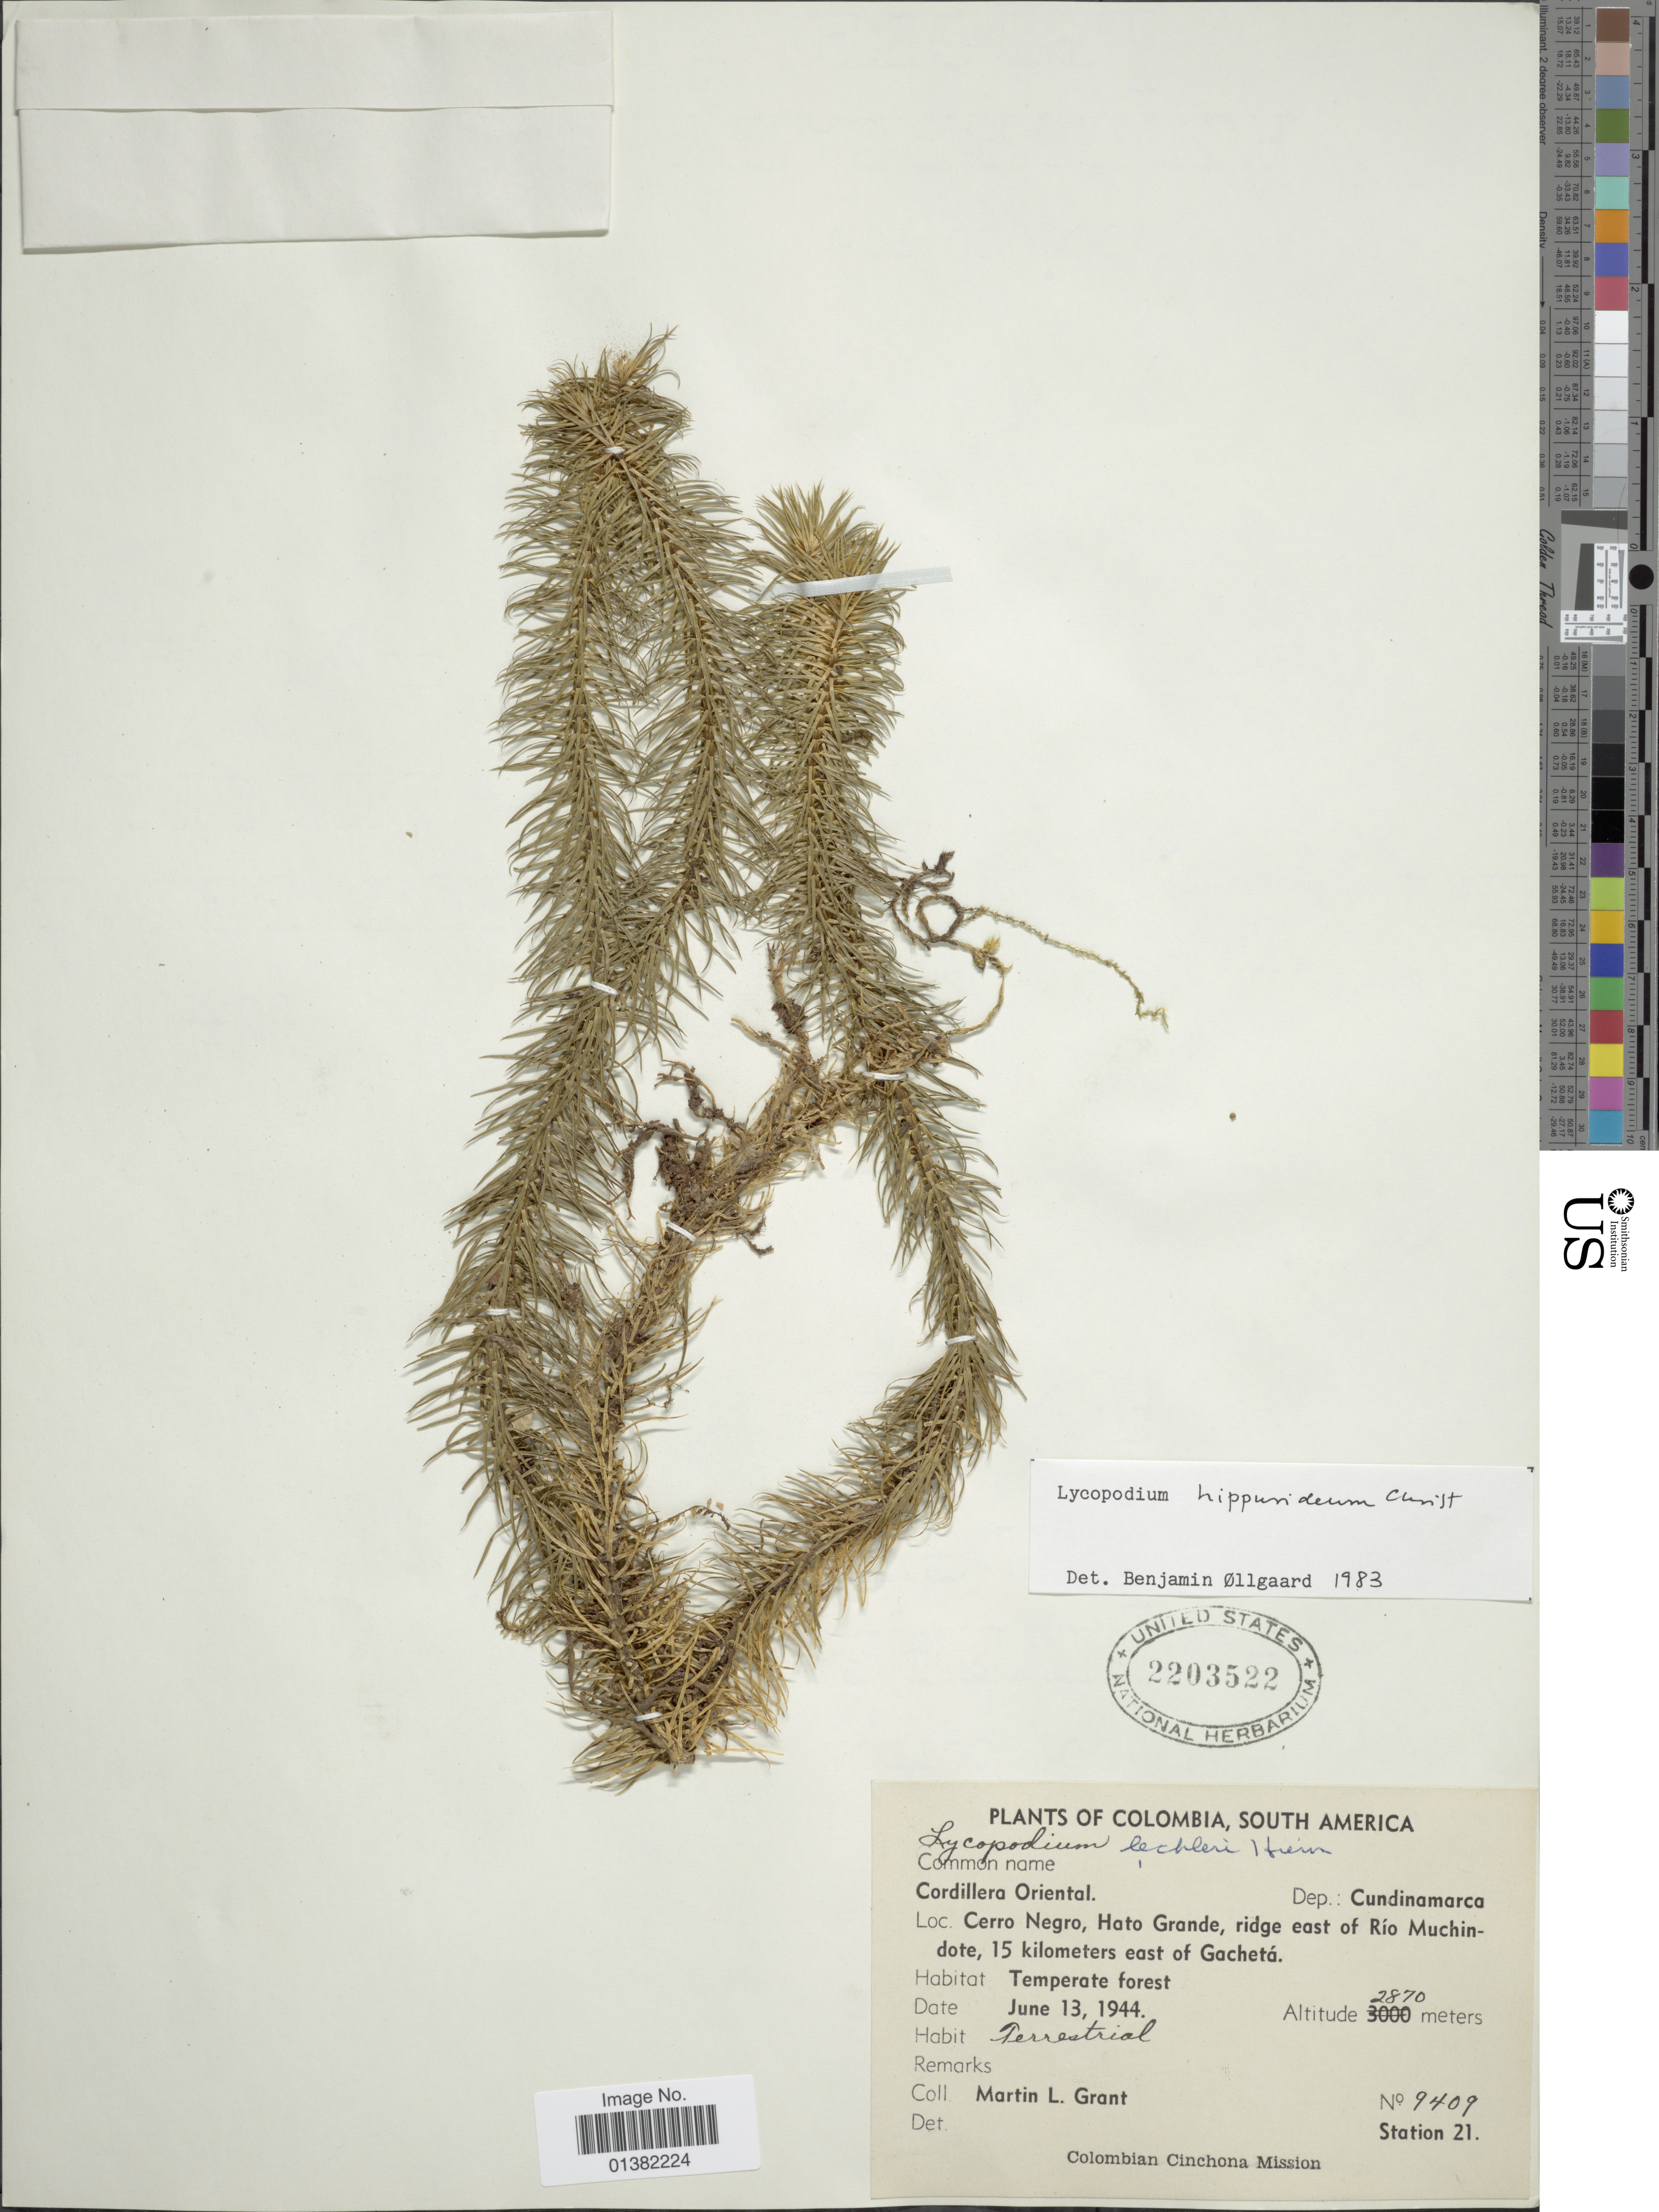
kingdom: Plantae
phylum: Tracheophyta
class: Lycopodiopsida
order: Lycopodiales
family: Lycopodiaceae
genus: Phlegmariurus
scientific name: Phlegmariurus hippurideus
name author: (Christ) B. Øllg.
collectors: M. L. Grant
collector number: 9409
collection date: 1944-06-13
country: Colombia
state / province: Cundinamarca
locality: Cordillera Oriental. Cerro Negro, Hato Grande, ridge east of Río Muchindote, 15 kilometers east of Gachetá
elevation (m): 2870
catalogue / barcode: US 2203522